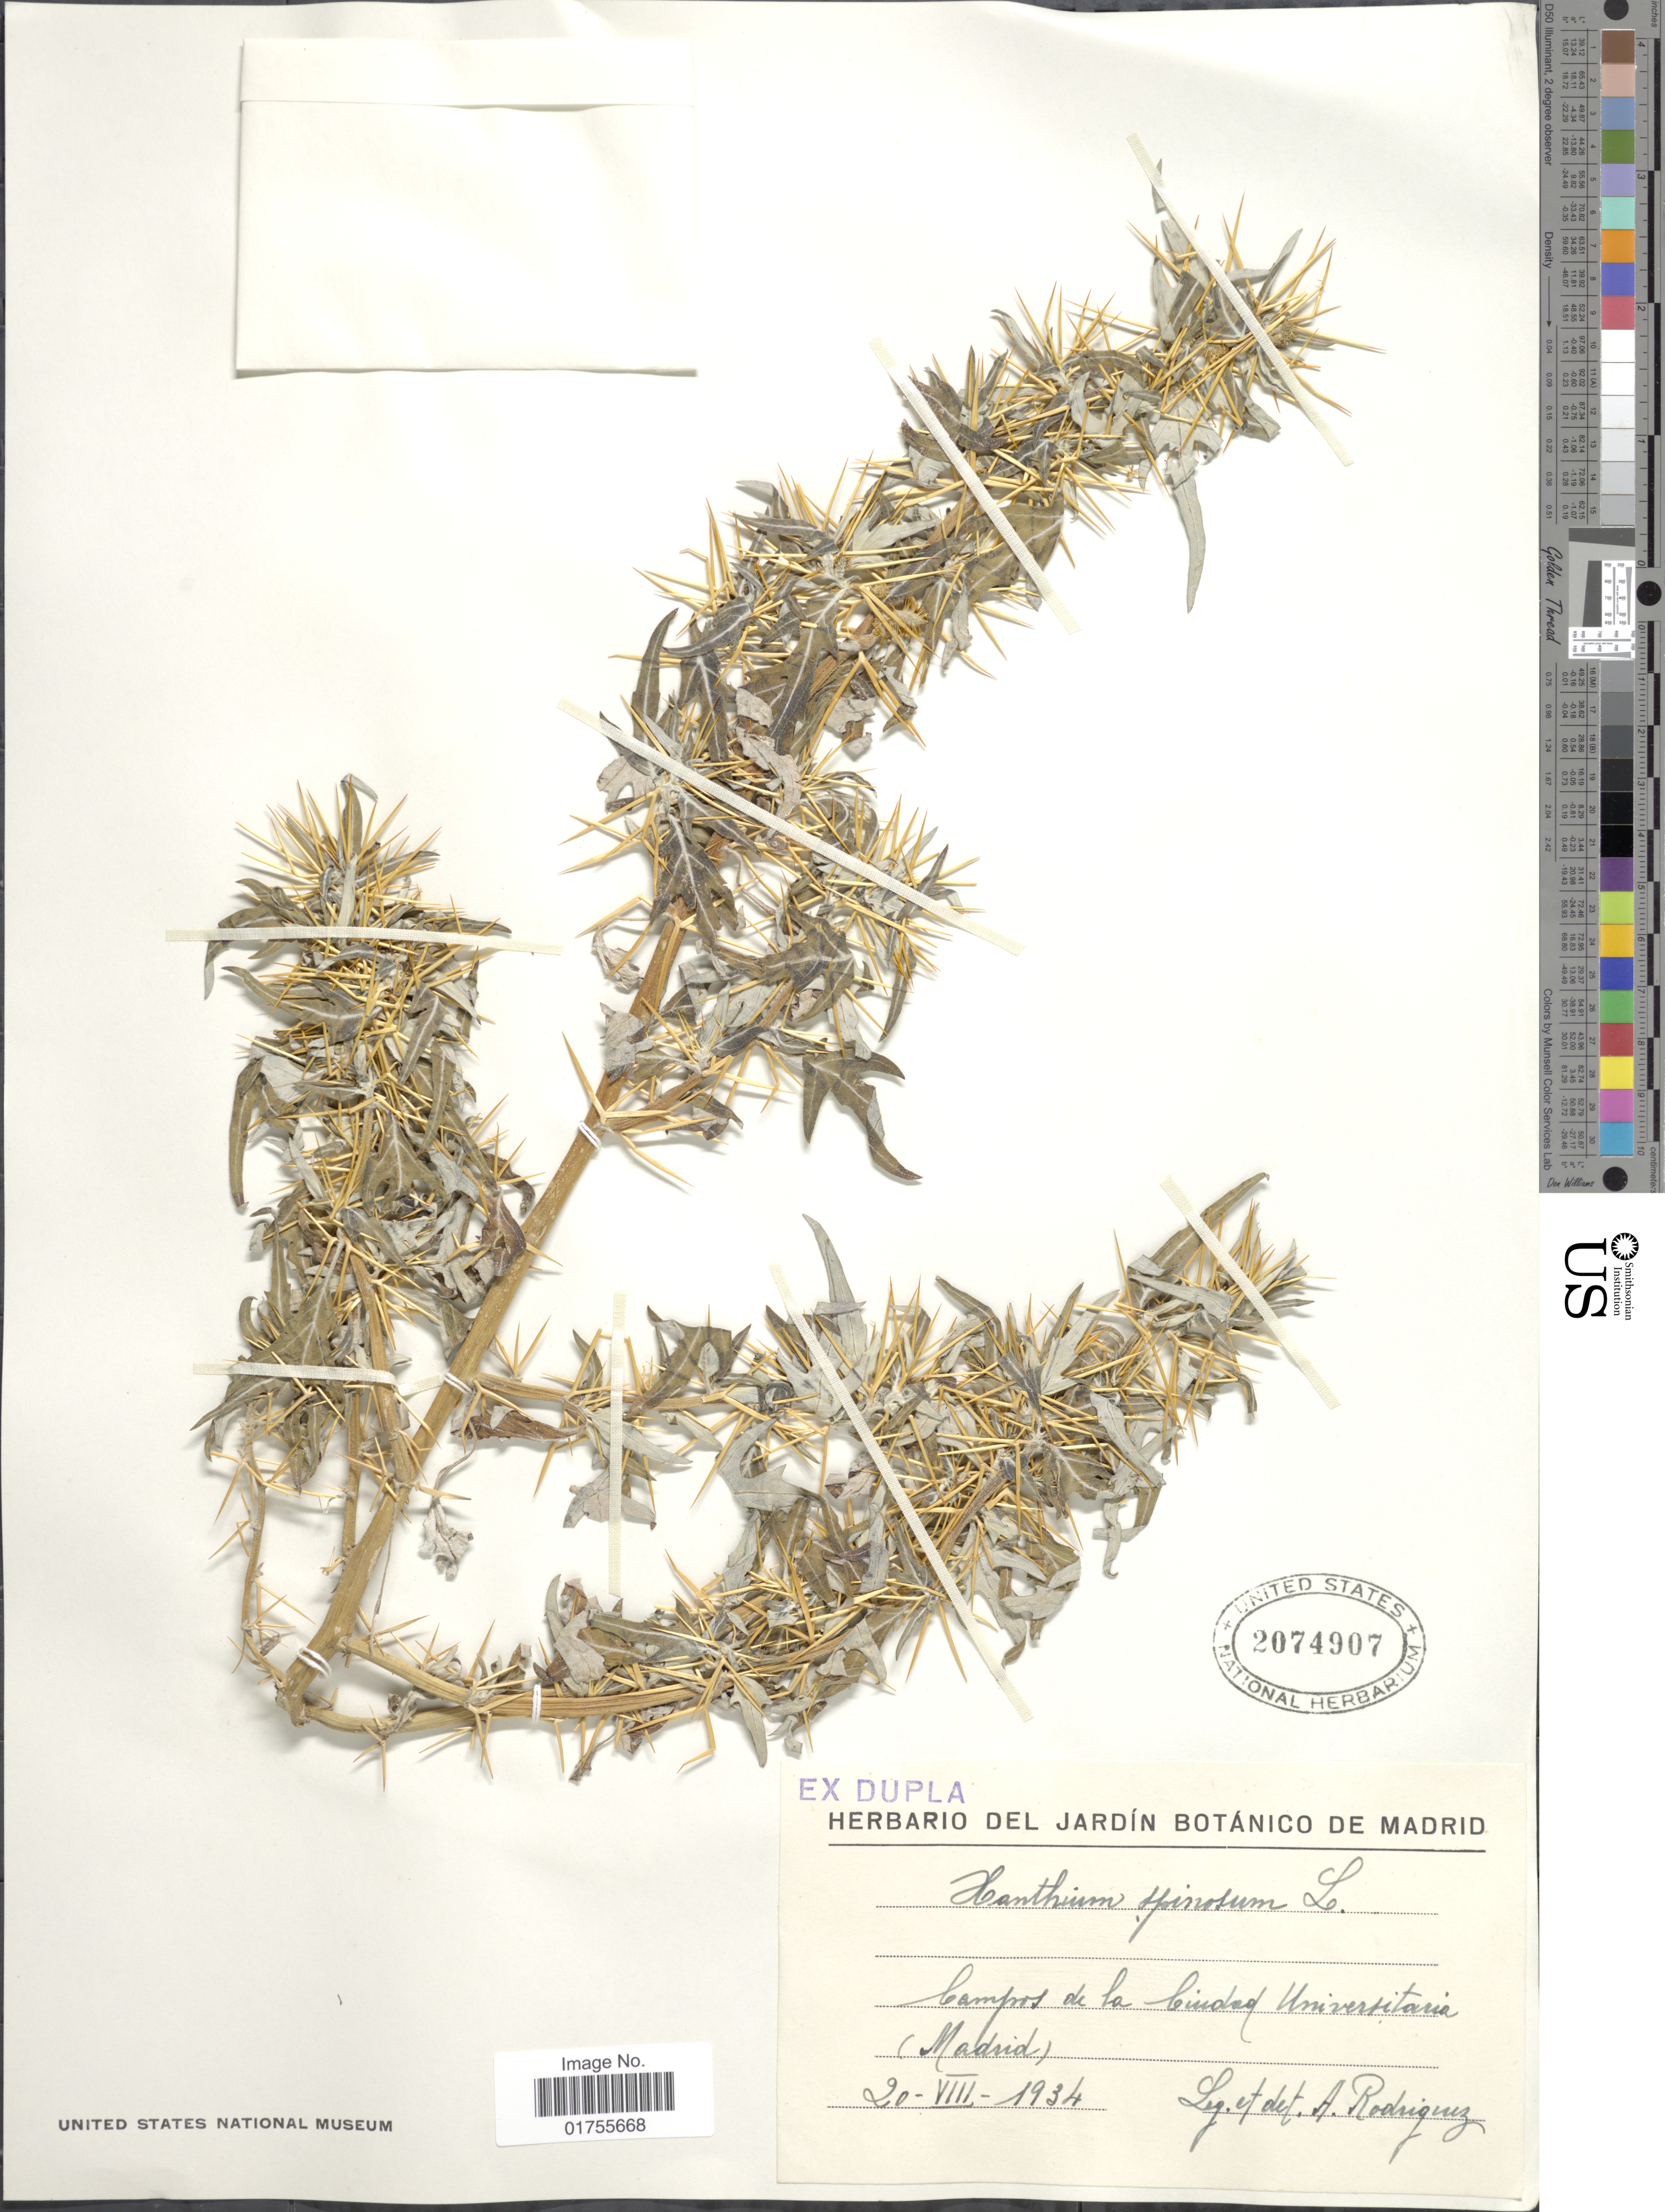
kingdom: Plantae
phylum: Tracheophyta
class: Magnoliopsida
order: Asterales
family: Asteraceae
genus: Xanthium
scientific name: Xanthium spinosum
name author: L.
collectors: A. Rodriguez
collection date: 1934-08-20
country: Spain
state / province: Madrid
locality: Campos de la Ciudad Universitaria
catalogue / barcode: US 2074907